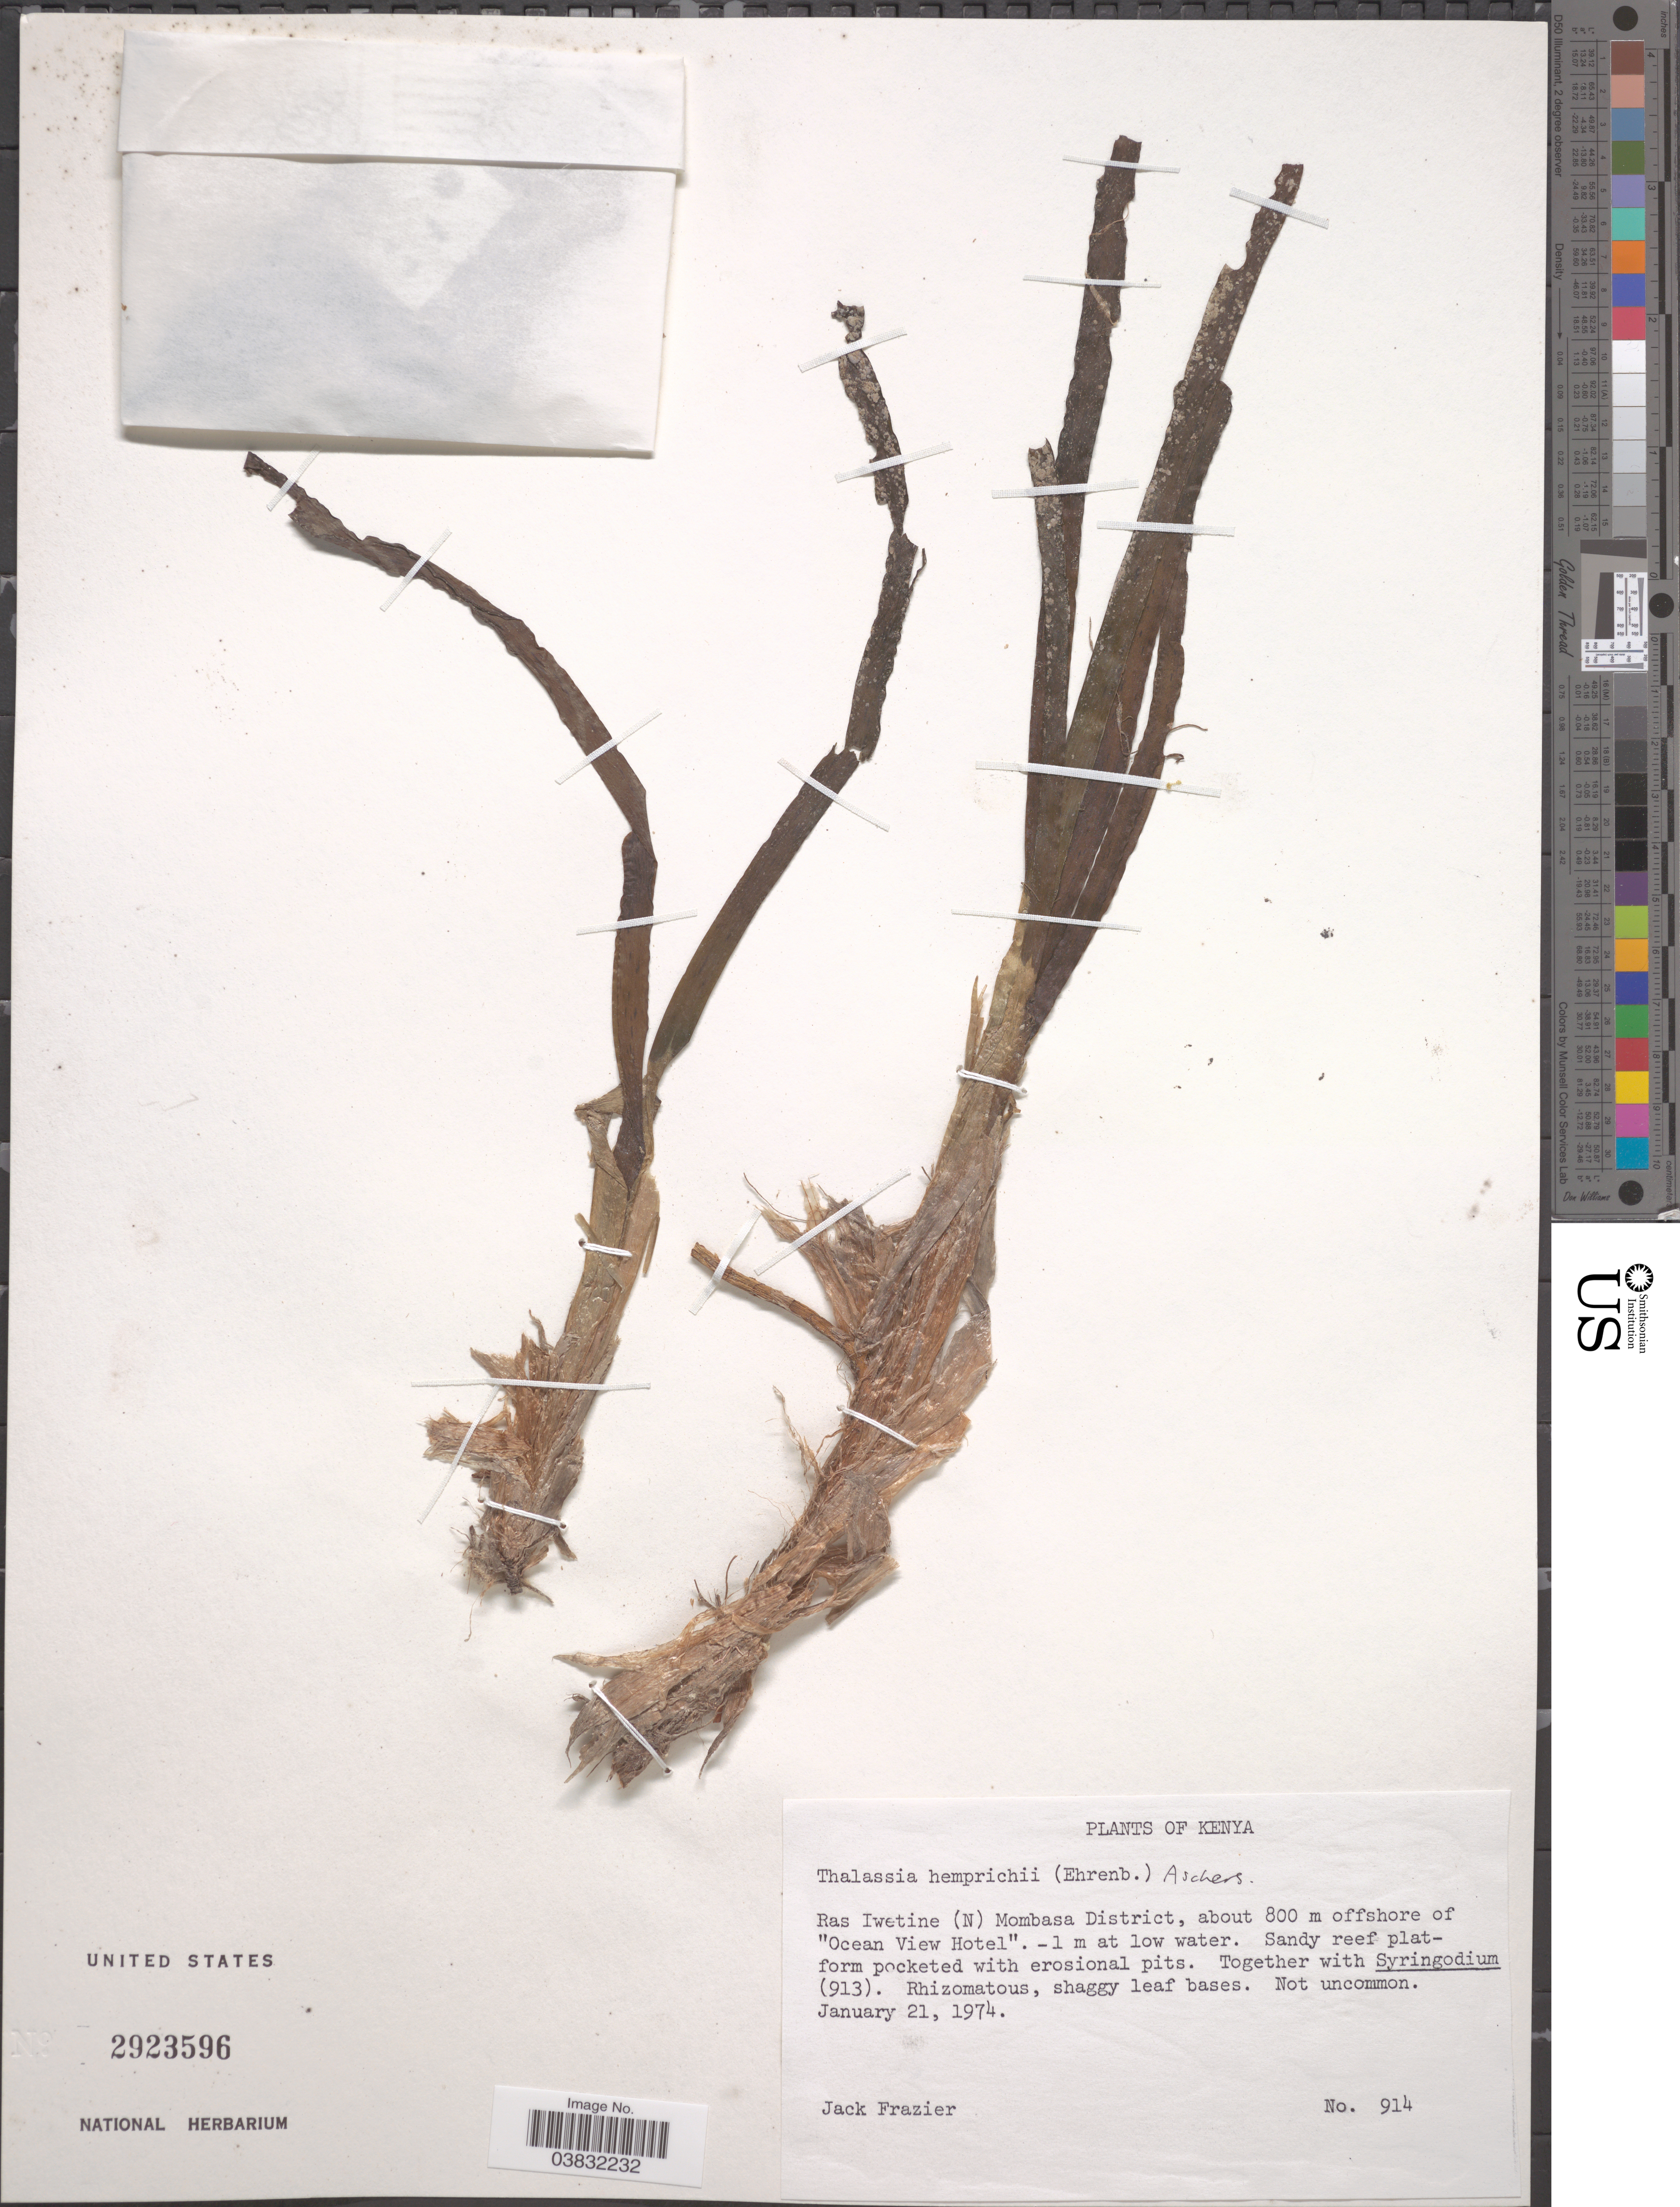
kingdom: Plantae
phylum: Tracheophyta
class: Liliopsida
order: Alismatales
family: Hydrocharitaceae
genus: Thalassia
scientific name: Thalassia hemprichii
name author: Asch.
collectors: J. Frazier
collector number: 914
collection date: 1974-01-21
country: Kenya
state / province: Mombasa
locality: Ras Iwetine (N) Mombasa District, offshore of "Ocean View Hotel".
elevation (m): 800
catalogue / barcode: US 2923596